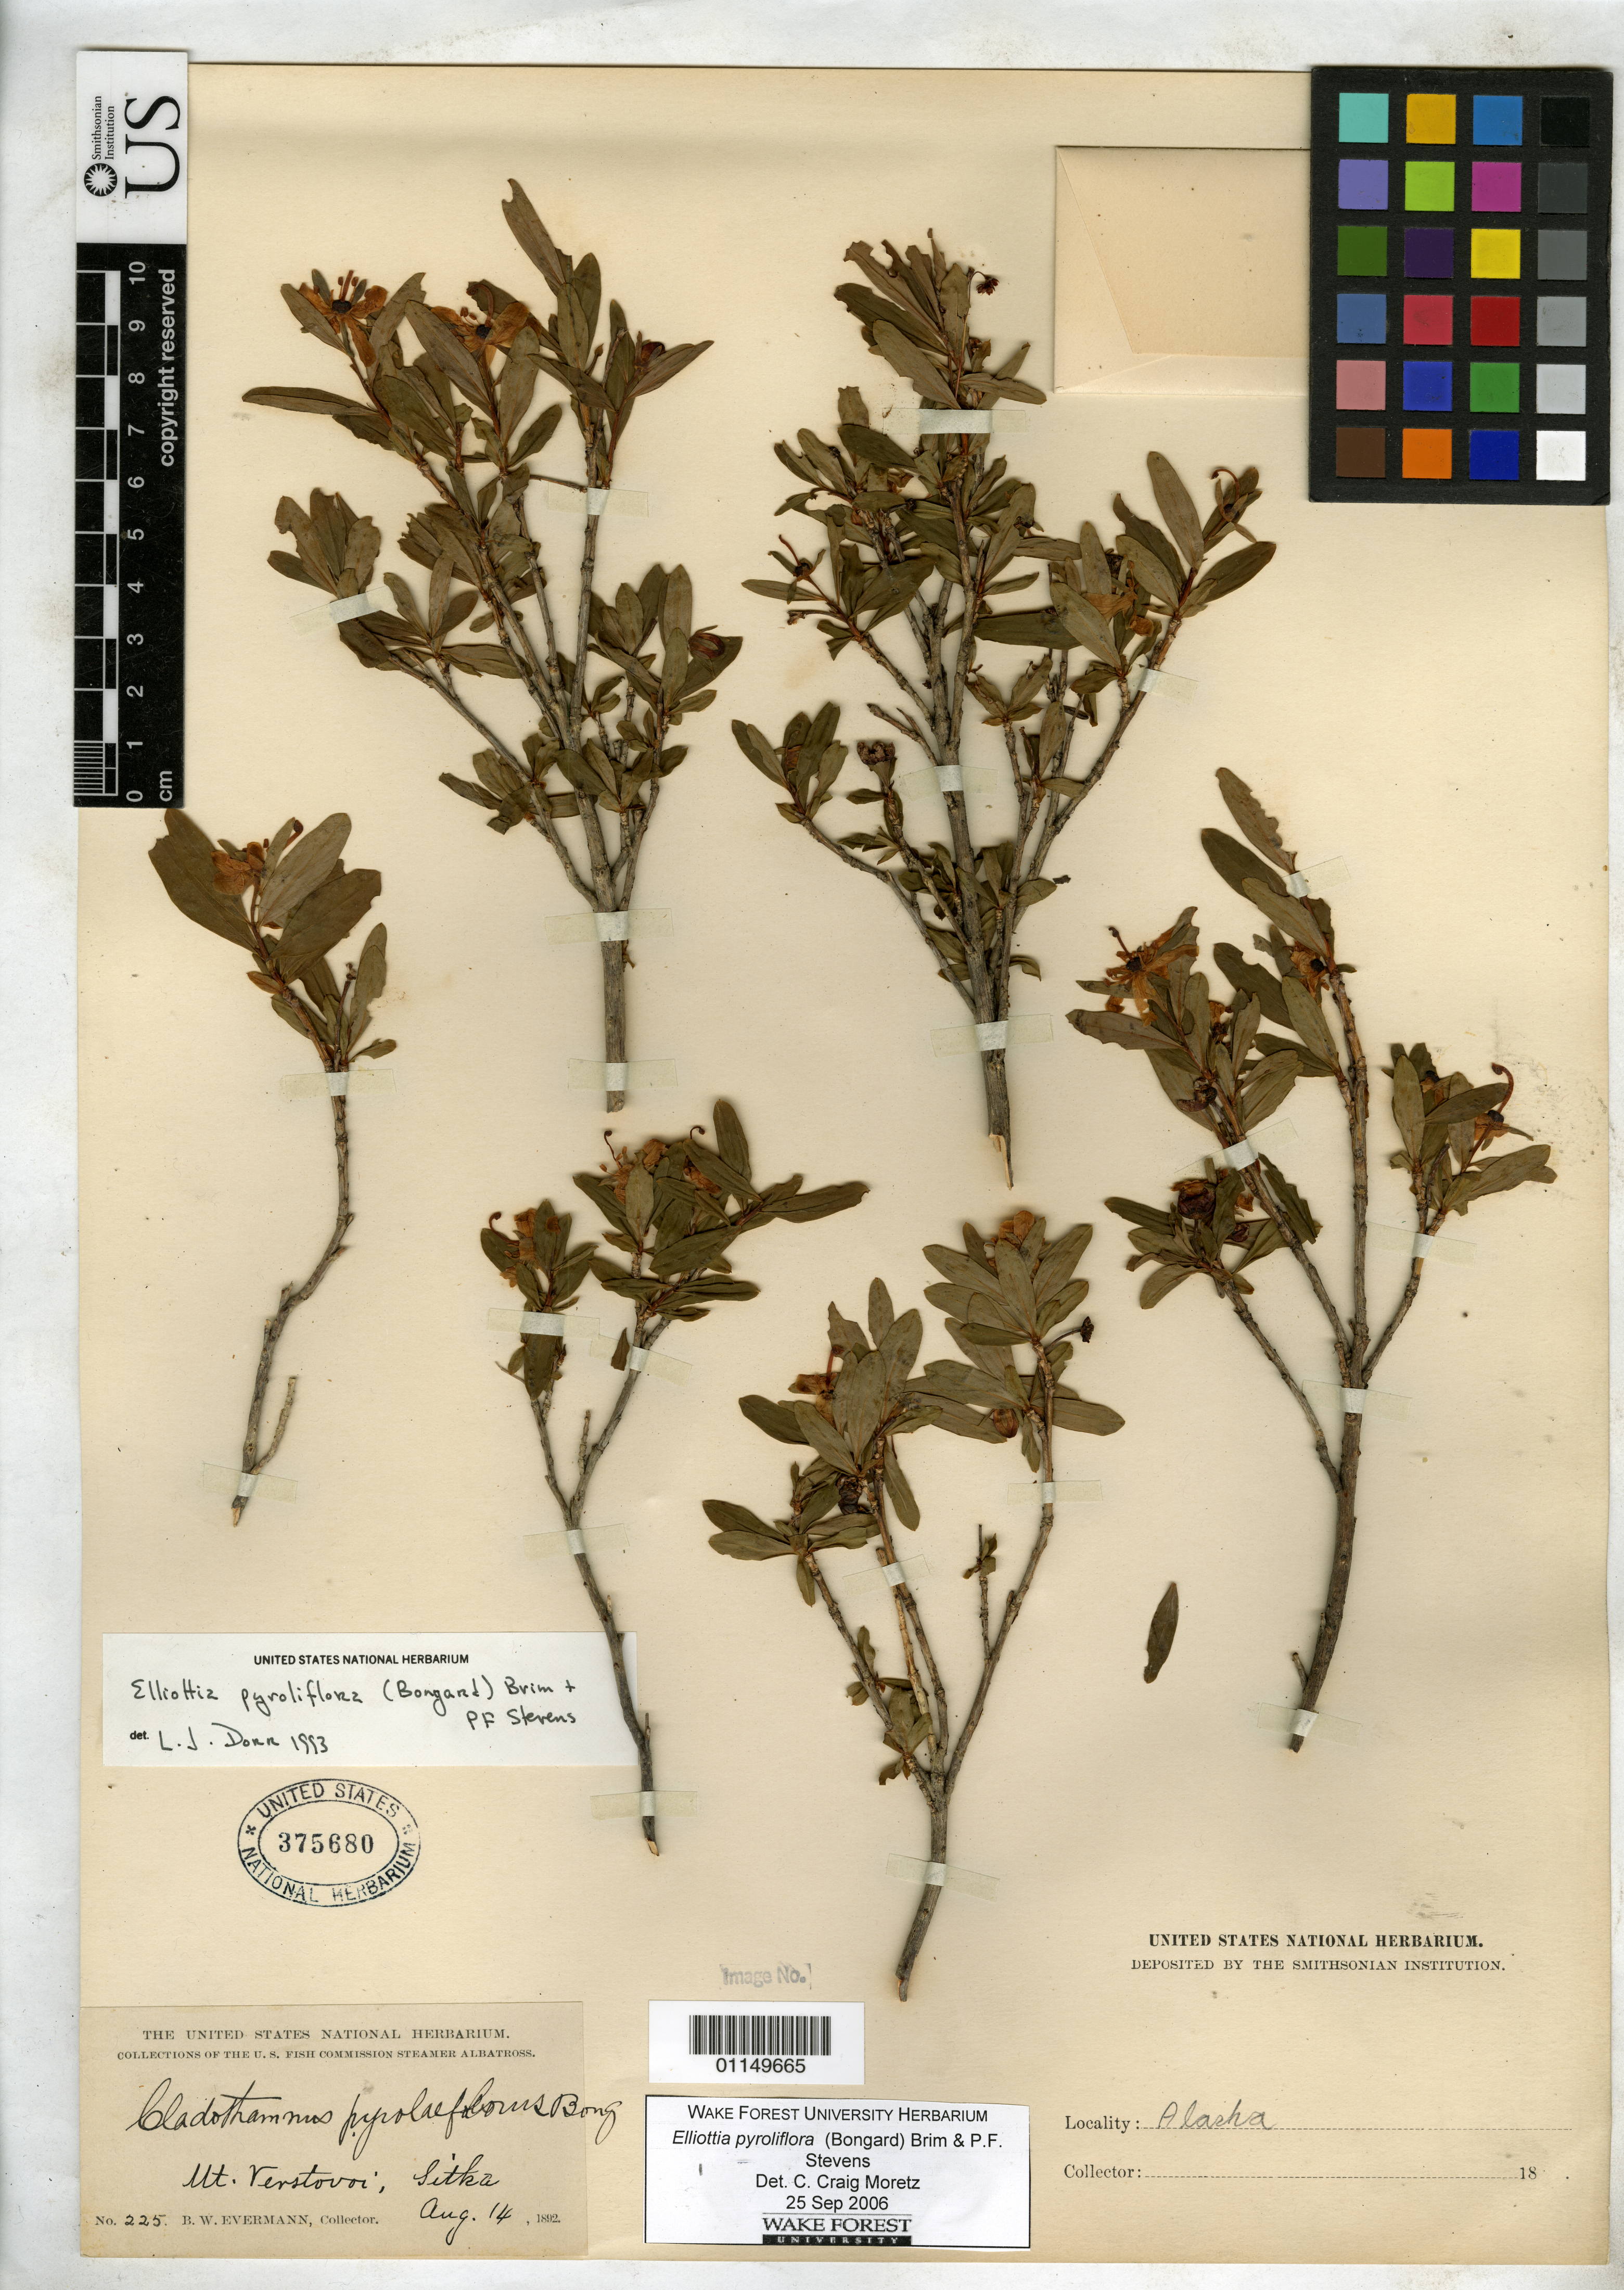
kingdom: Plantae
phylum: Tracheophyta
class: Magnoliopsida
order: Ericales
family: Ericaceae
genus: Elliottia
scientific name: Elliottia pyroliflora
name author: (Bong.) P.F. Stevens & Brim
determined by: Dorr, L. J., (BOT), Smithsonian Institution - National Museum of Natural History (UNITED STATES)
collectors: B. W. Evermann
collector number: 225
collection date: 1892-08-14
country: United States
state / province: Alaska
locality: Sitka, Mt. Verstovoi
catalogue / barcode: US 375680